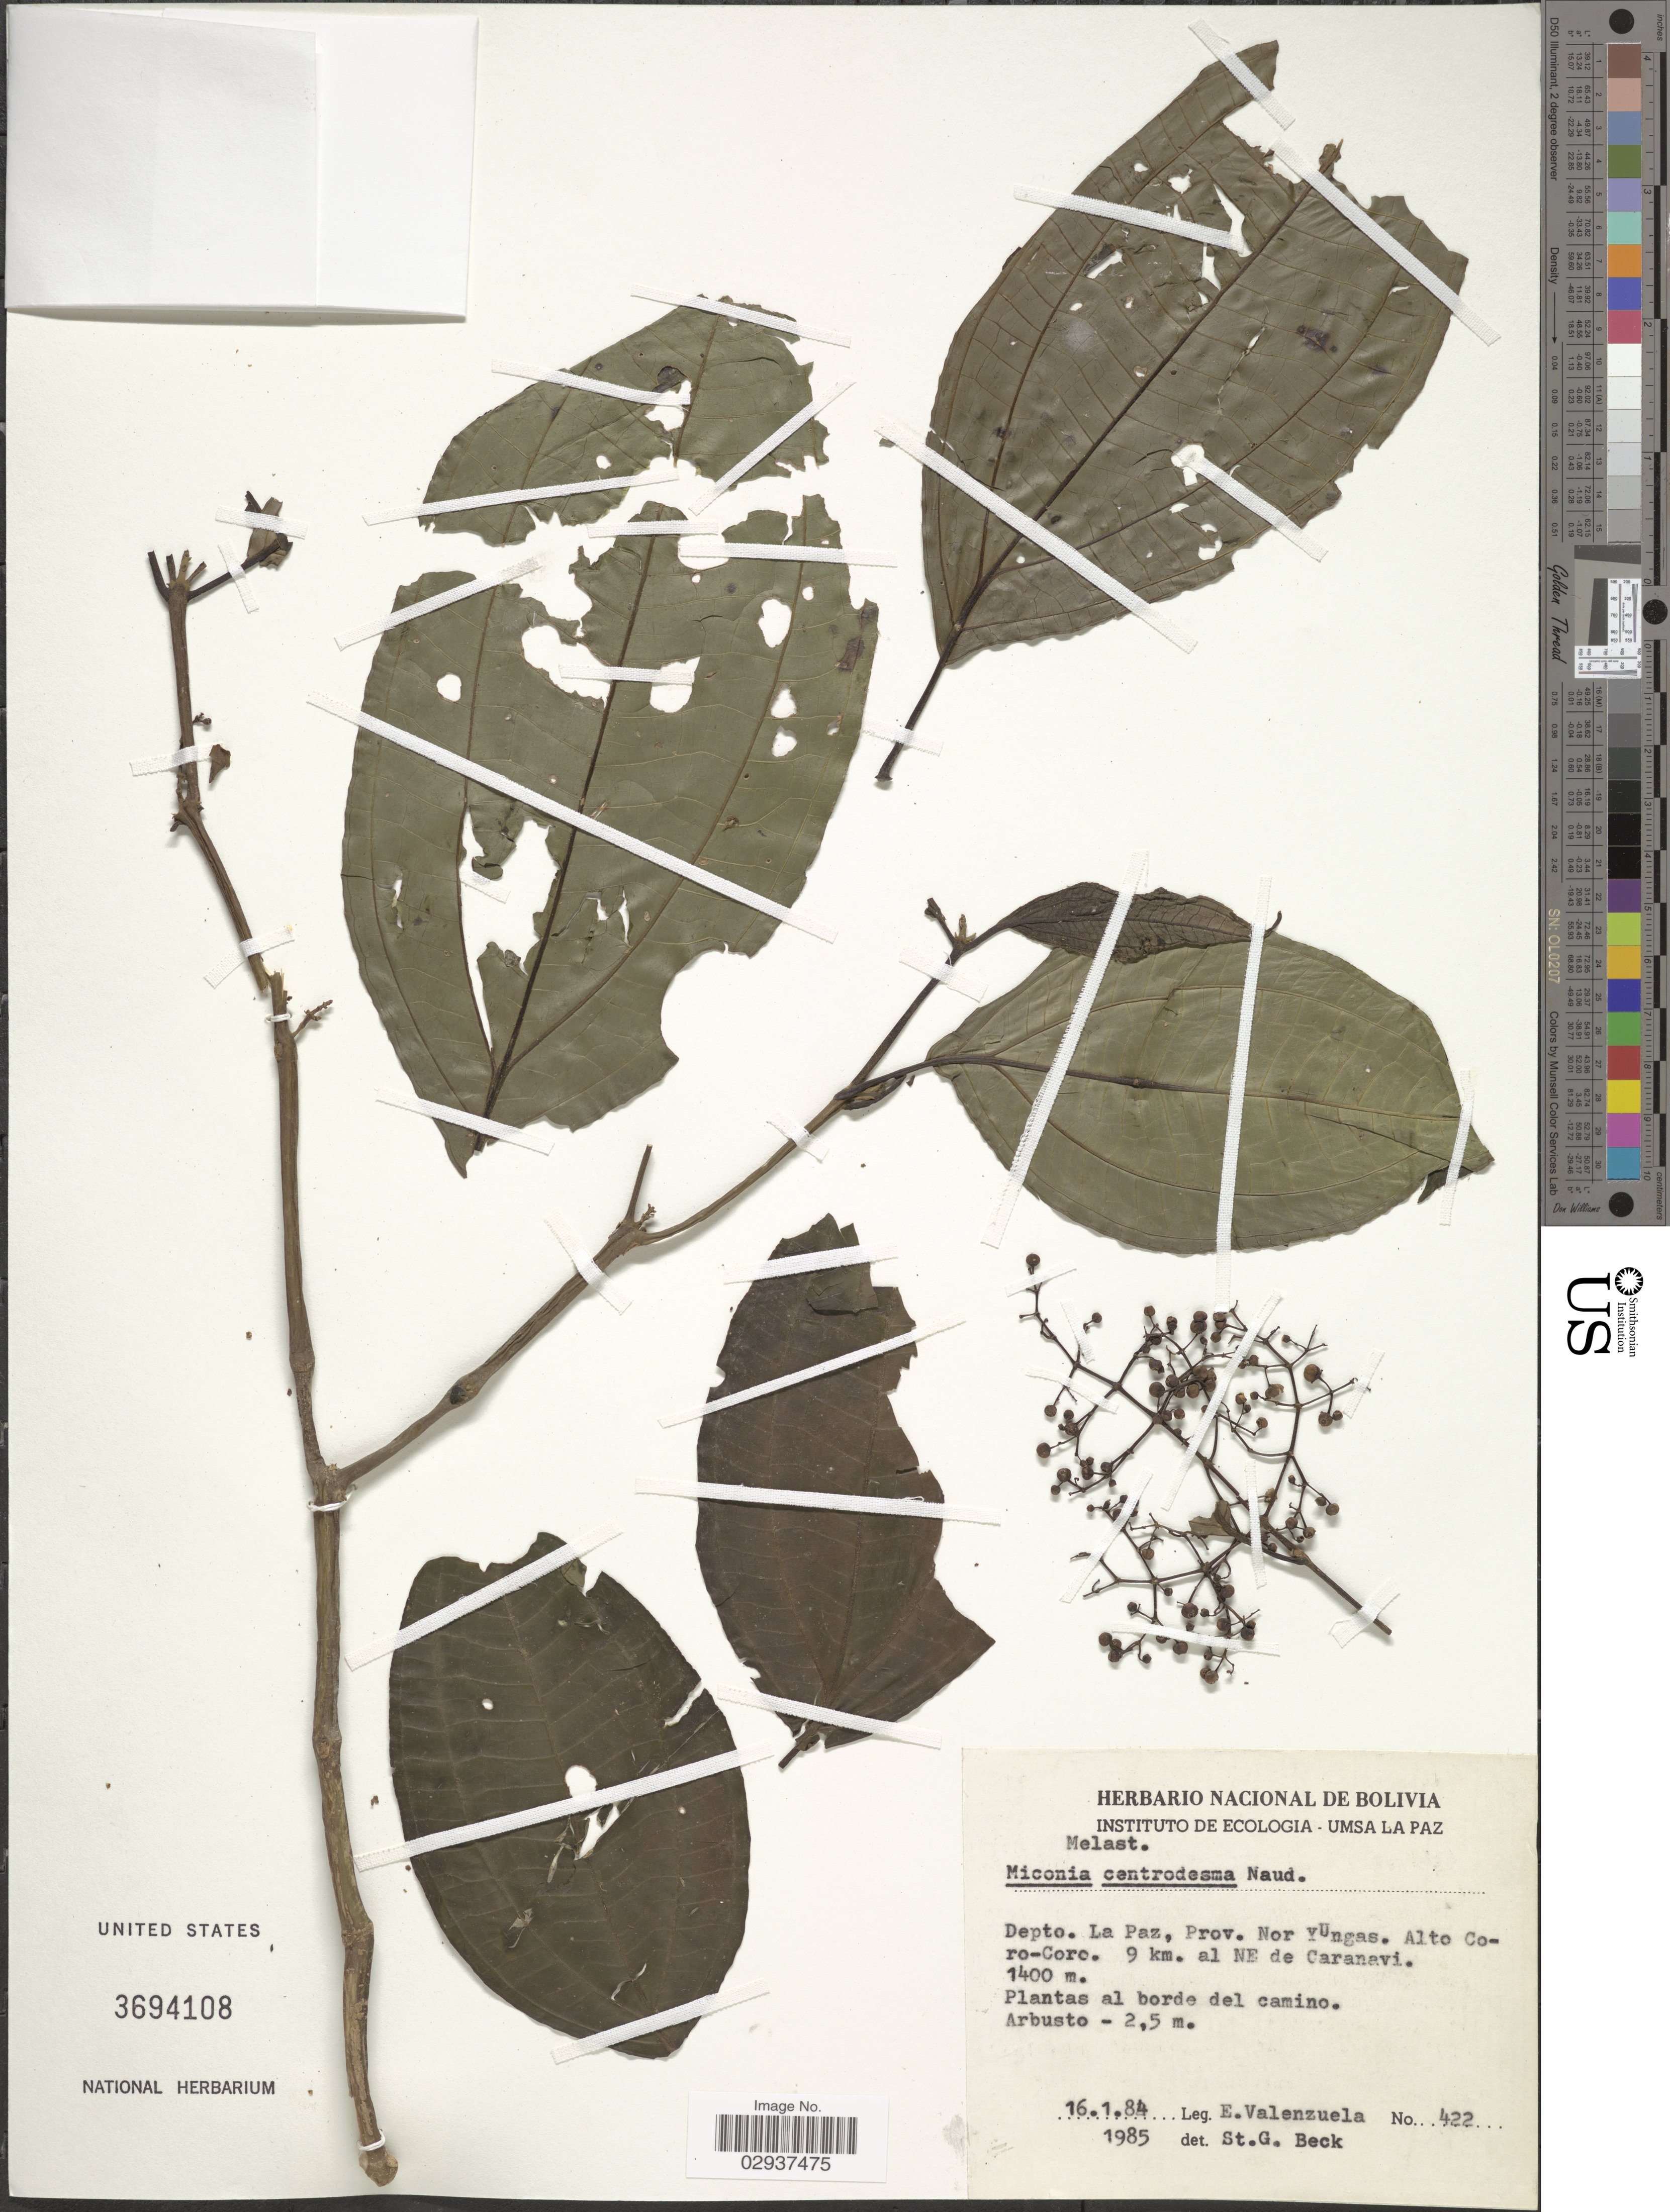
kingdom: Plantae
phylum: Tracheophyta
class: Magnoliopsida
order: Myrtales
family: Melastomataceae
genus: Miconia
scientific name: Miconia centrodesma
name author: Naudin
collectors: E. Valenzuela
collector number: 422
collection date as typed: Transcribed d/m/y: 16/1/84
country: Bolivia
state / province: La Paz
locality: Depto. La Paz, Prov. Nor Yungas. Alto Coro-Coro. 9 km. al NE de Caranavi.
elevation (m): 1400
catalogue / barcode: US 3694108